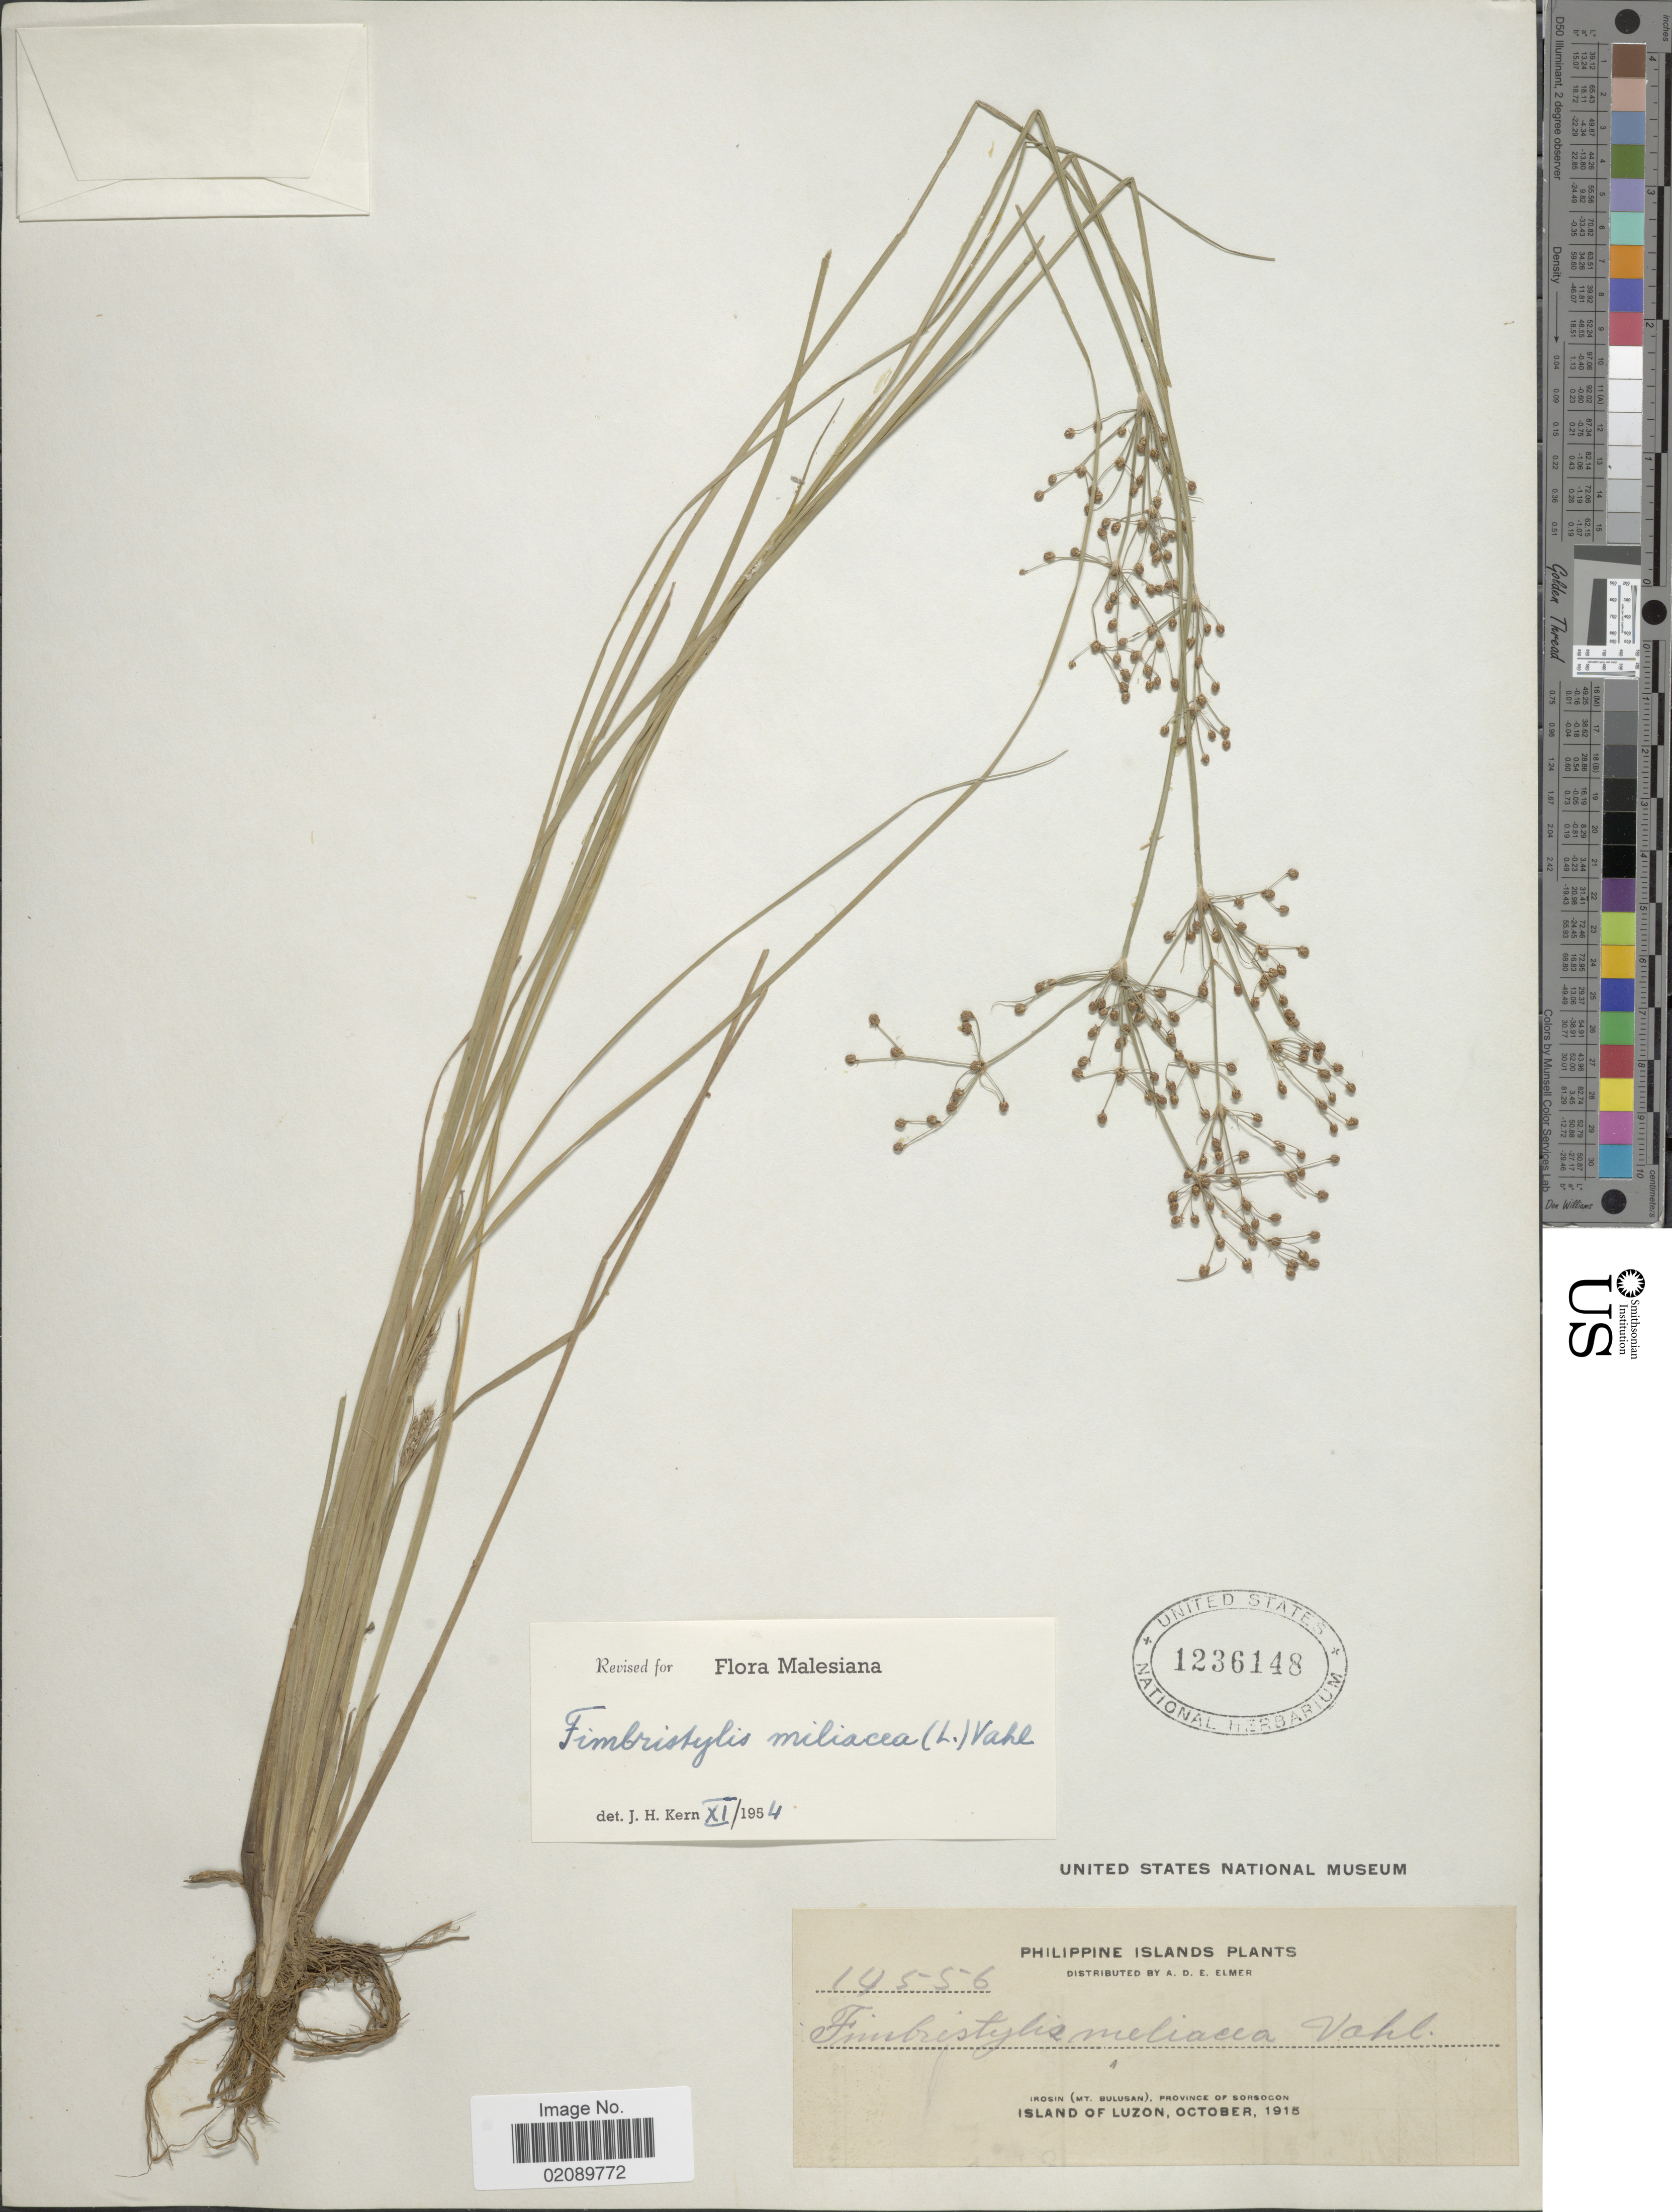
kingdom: Plantae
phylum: Tracheophyta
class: Liliopsida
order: Poales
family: Cyperaceae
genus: Fimbristylis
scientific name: Fimbristylis littoralis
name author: Gaudich.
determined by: Strong, M. T., (US), Smithsonian Institution - National Museum of Natural History (UNITED STATES)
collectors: A. D. E. Elmer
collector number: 14556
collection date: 1915-10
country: Philippines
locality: Philippine Islands, Irosin (Mt. Bulusan), Province of Sorsogon, Island of Luzon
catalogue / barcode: US 1236148